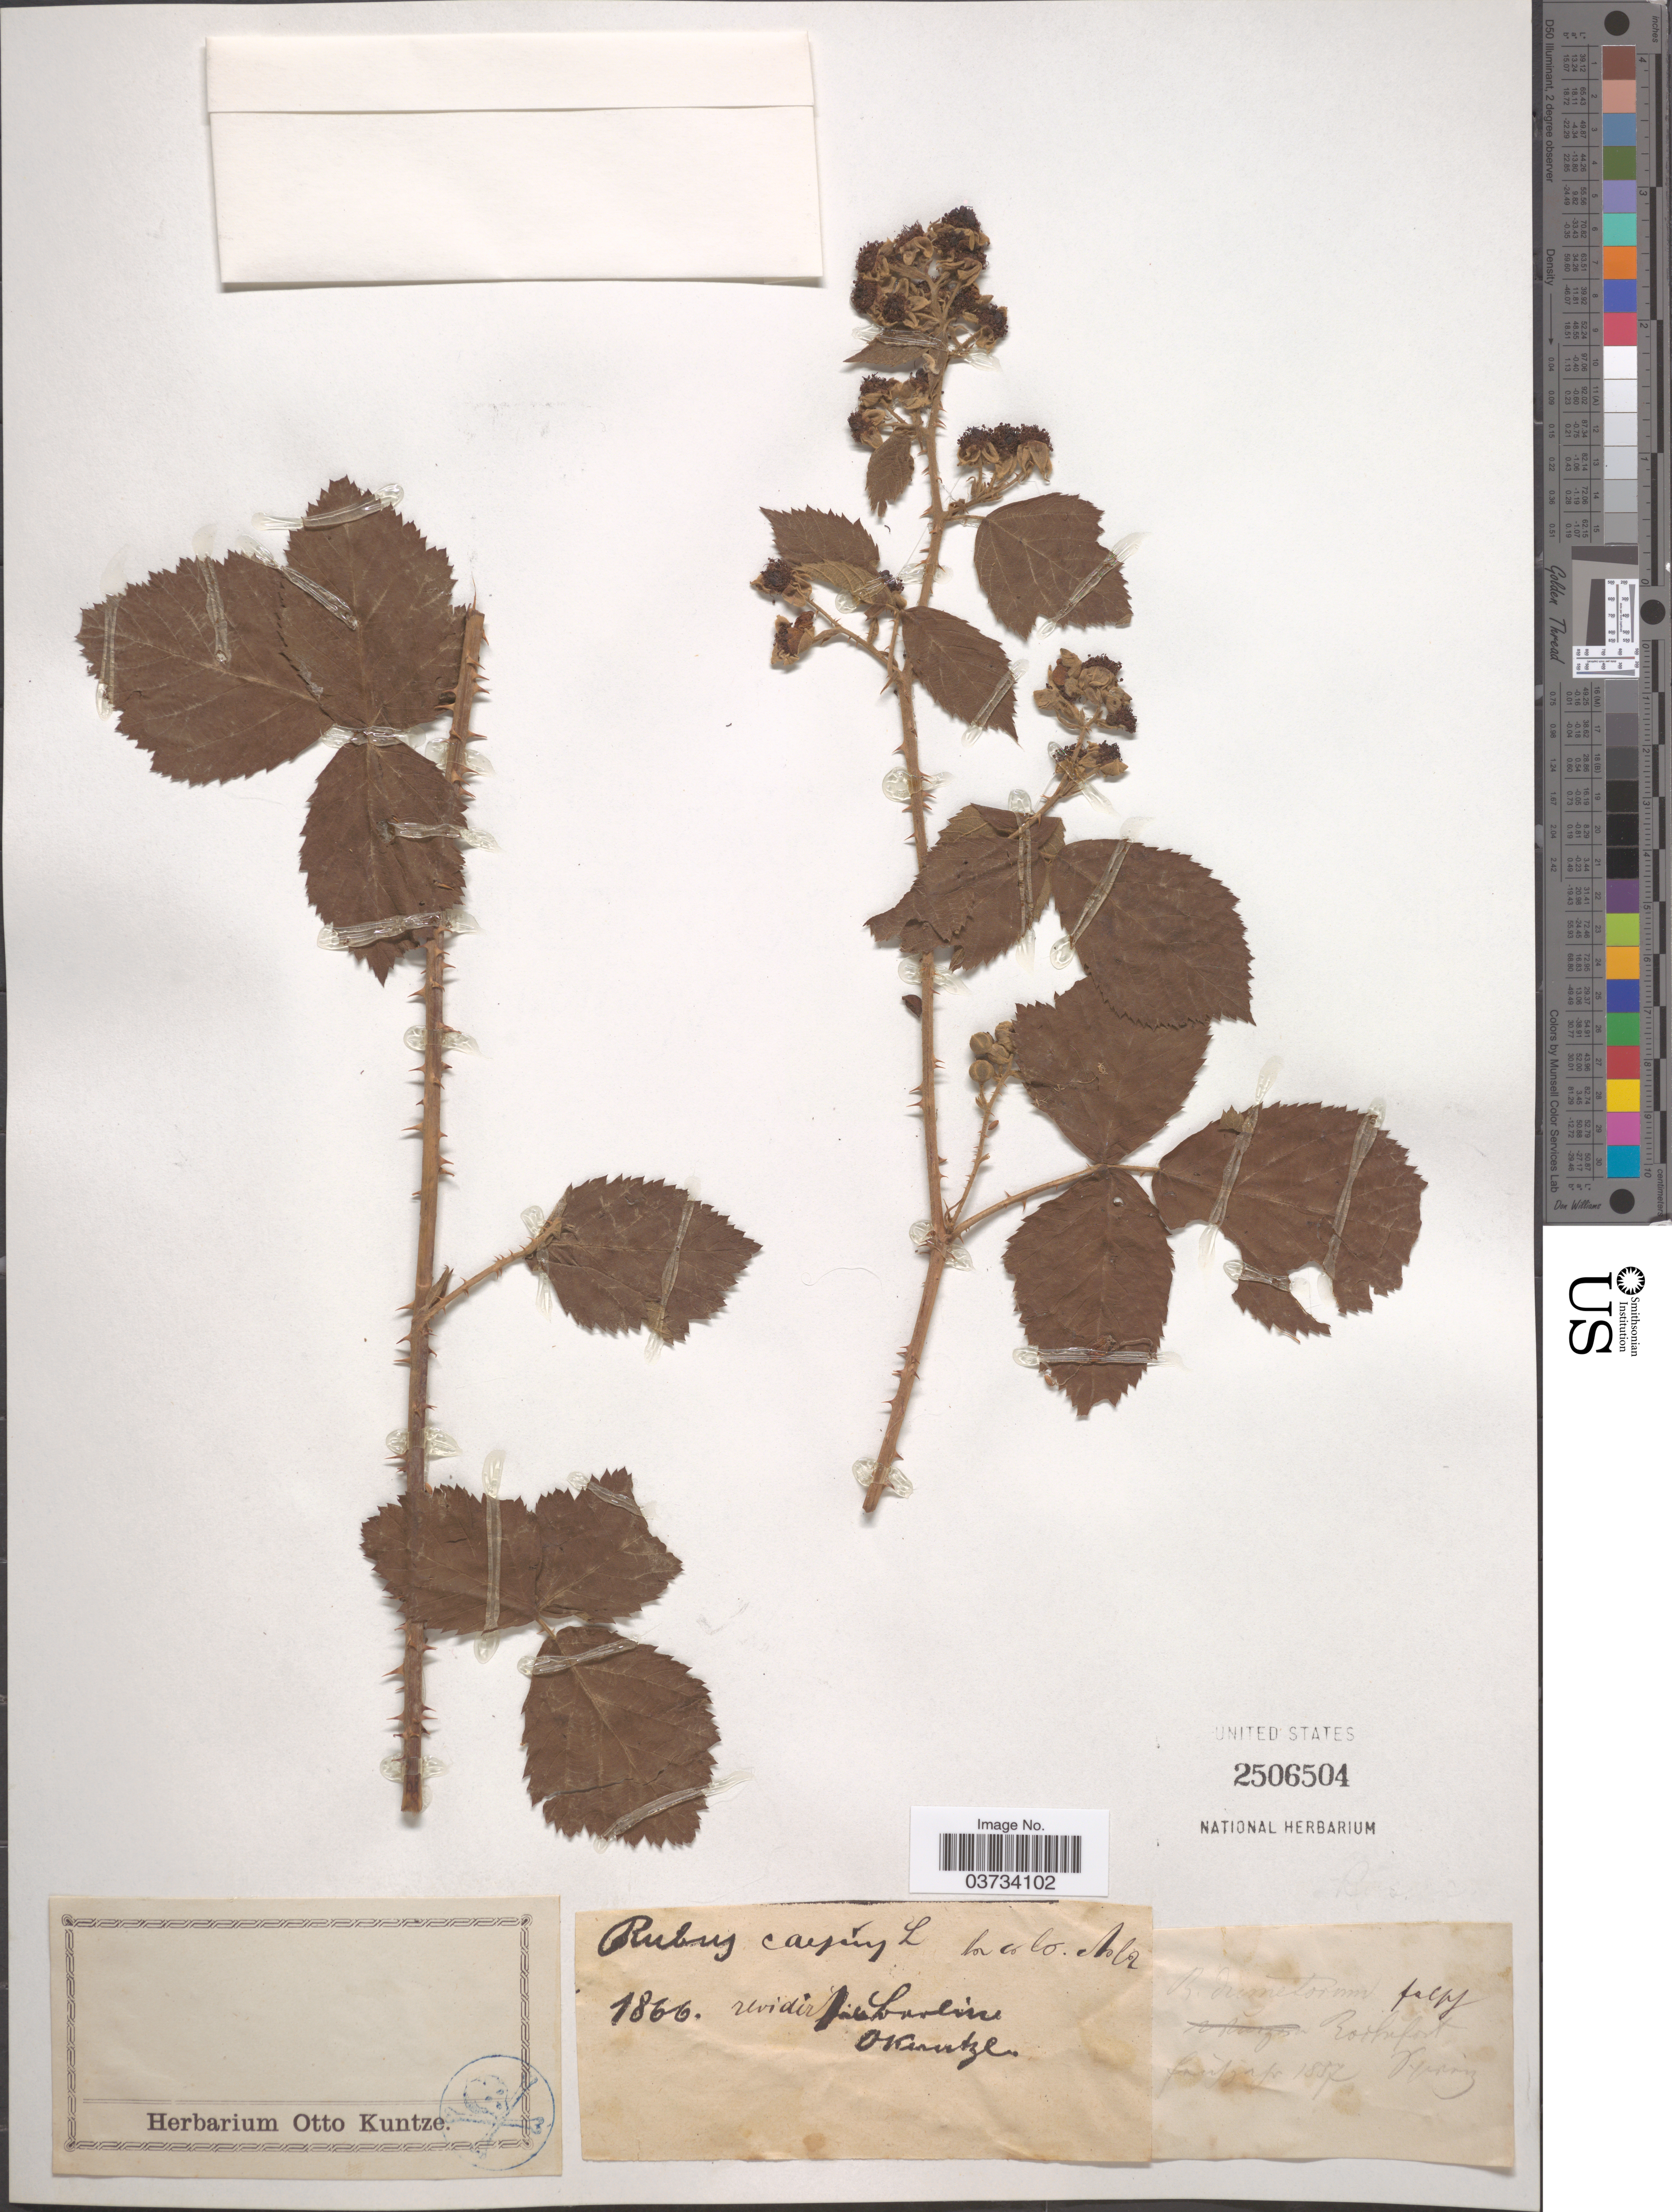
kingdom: Plantae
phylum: Tracheophyta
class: Magnoliopsida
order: Rosales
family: Rosaceae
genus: Rubus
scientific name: Rubus caesius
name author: L.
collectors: C.E.O. Kuntze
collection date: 1857,1866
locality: [illegible text] Rochefort [interpreted]. [2 elements mounted on sheet?]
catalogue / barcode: US 2506504